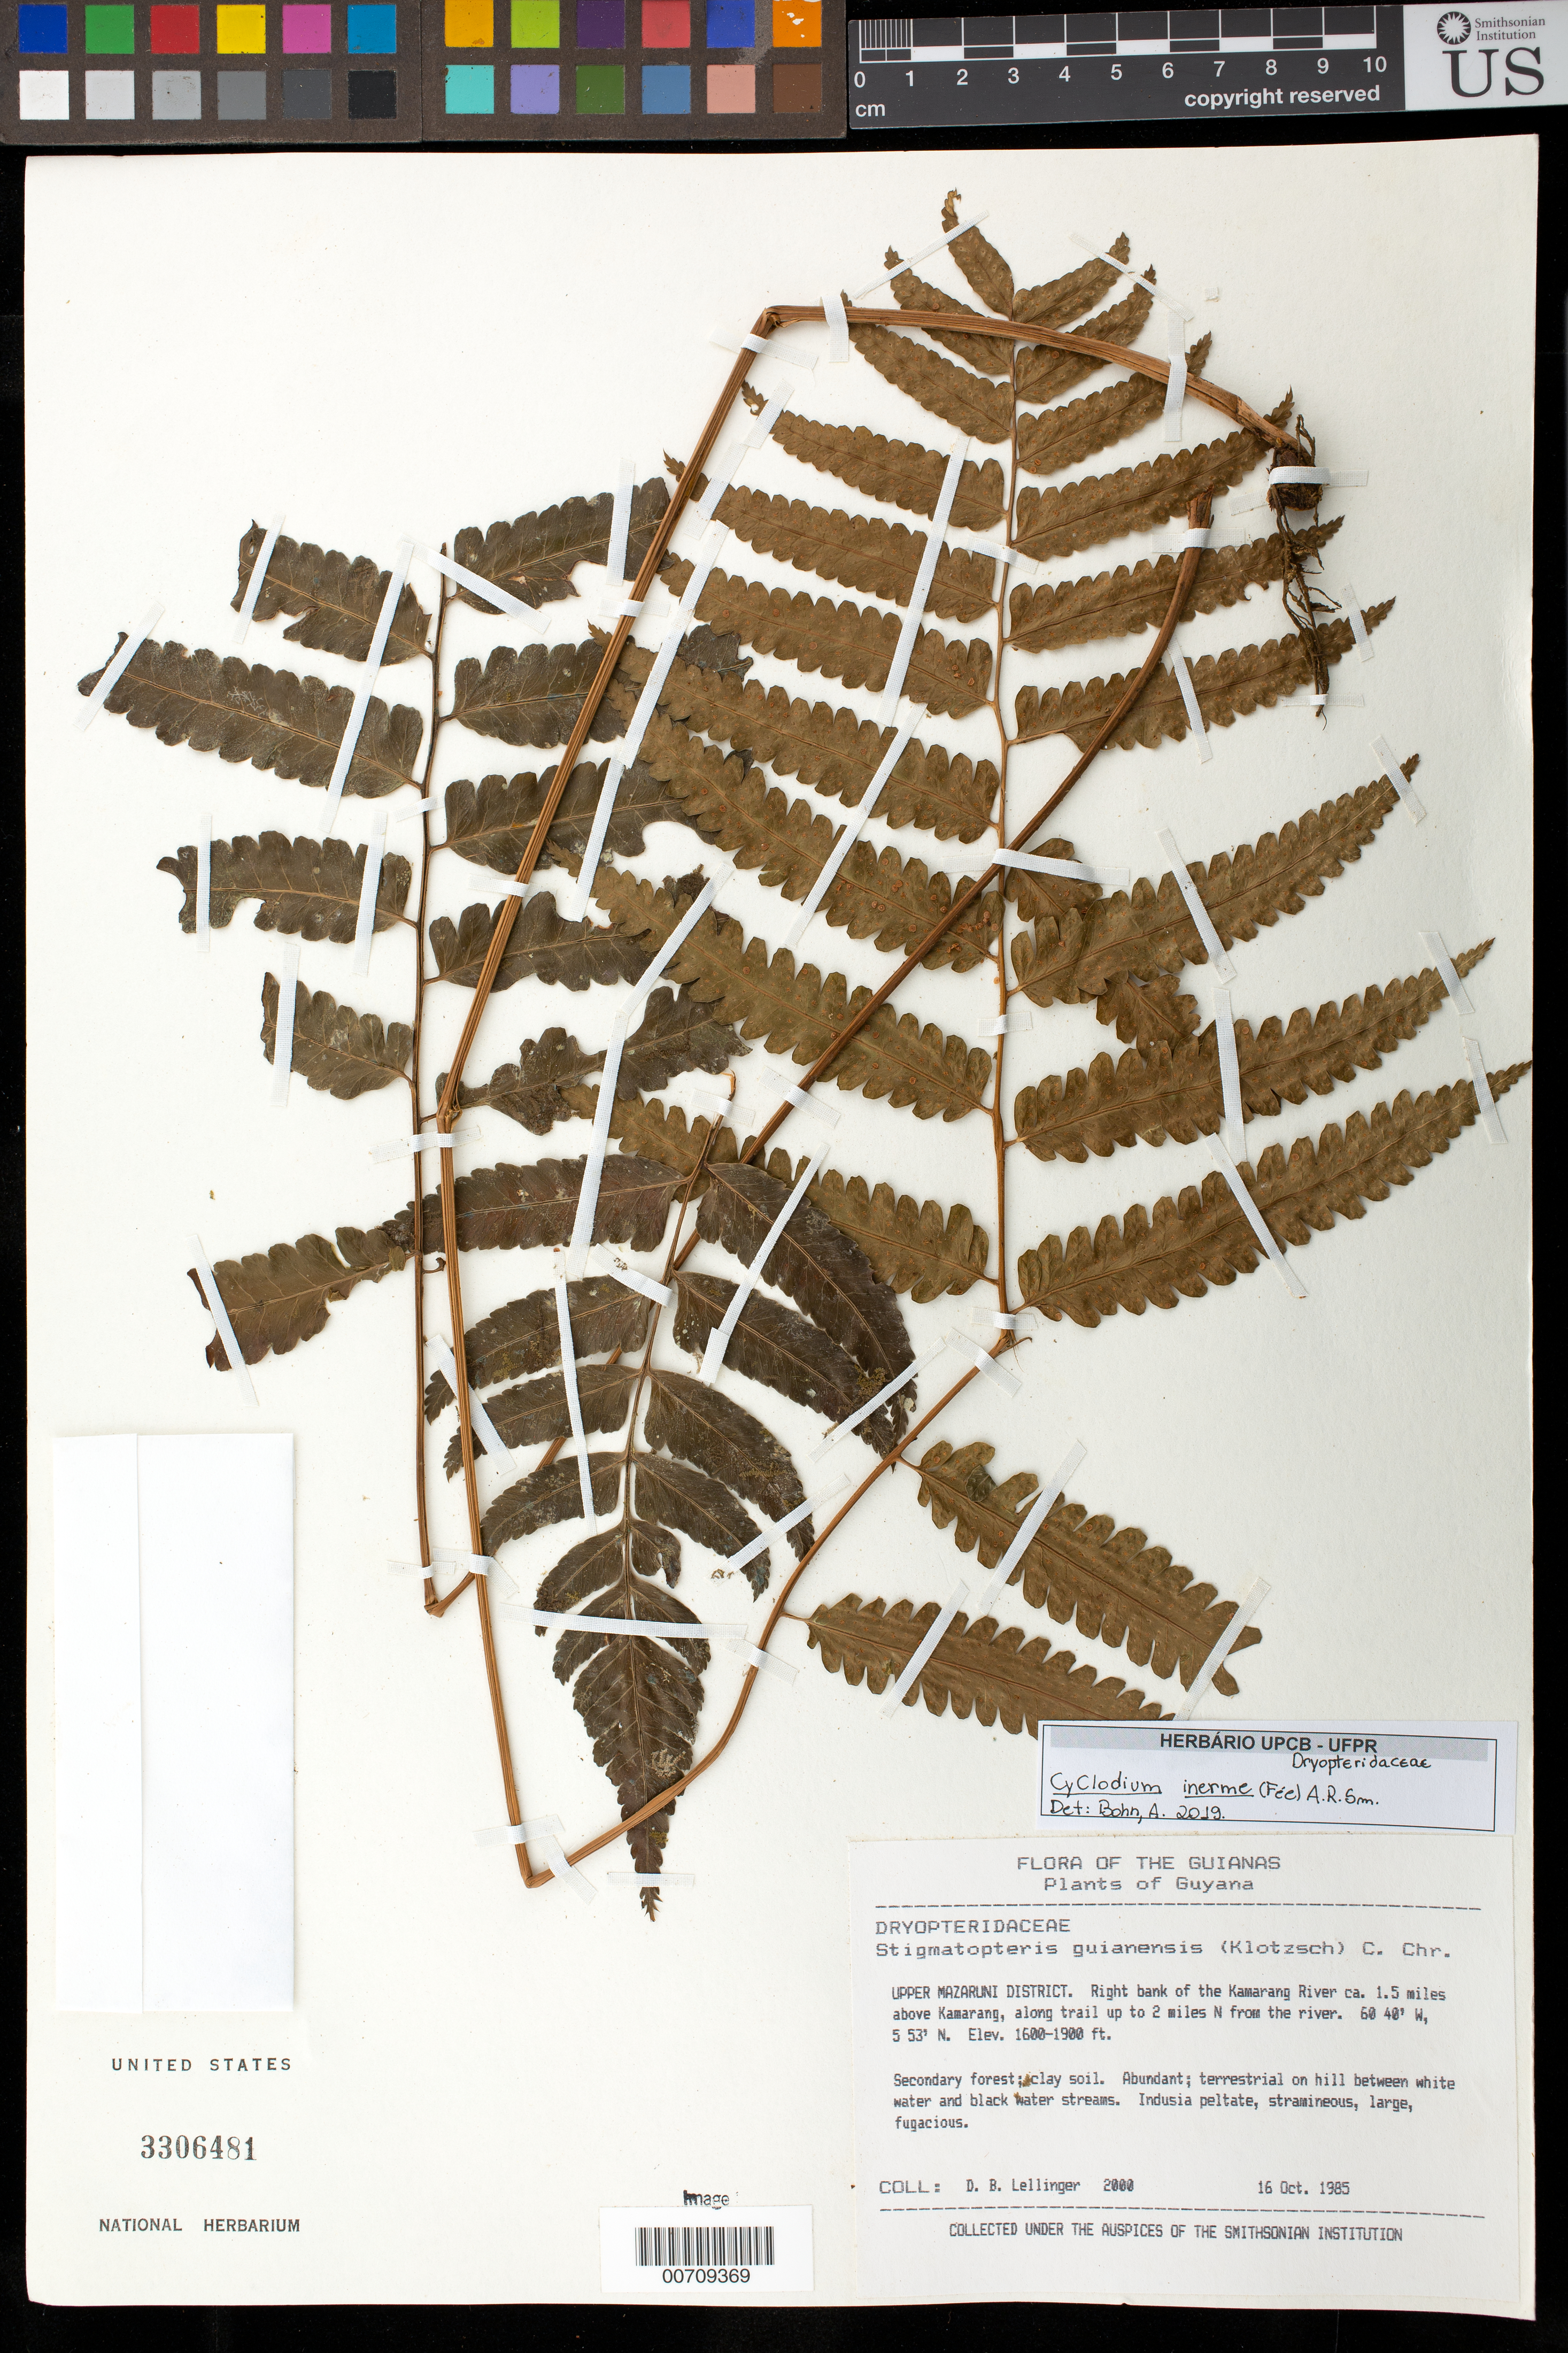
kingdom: Plantae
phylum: Tracheophyta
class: Polypodiopsida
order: Polypodiales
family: Dryopteridaceae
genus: Cyclodium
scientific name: Cyclodium inerme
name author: (Fée) A.R. Sm.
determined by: Bohn, Amabily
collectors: D. B. Lellinger & H. Robinson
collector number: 2000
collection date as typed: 16 October 1985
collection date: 1985-10-16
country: Guyana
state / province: Cuyuni-Mazaruni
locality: Up to 2.4 km N of right bank of Kamarang R.; ca. 3.2 km above Kamarang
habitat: Secondary forest, clay soil; on hill between white water and black water streams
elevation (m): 480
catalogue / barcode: US 3306481